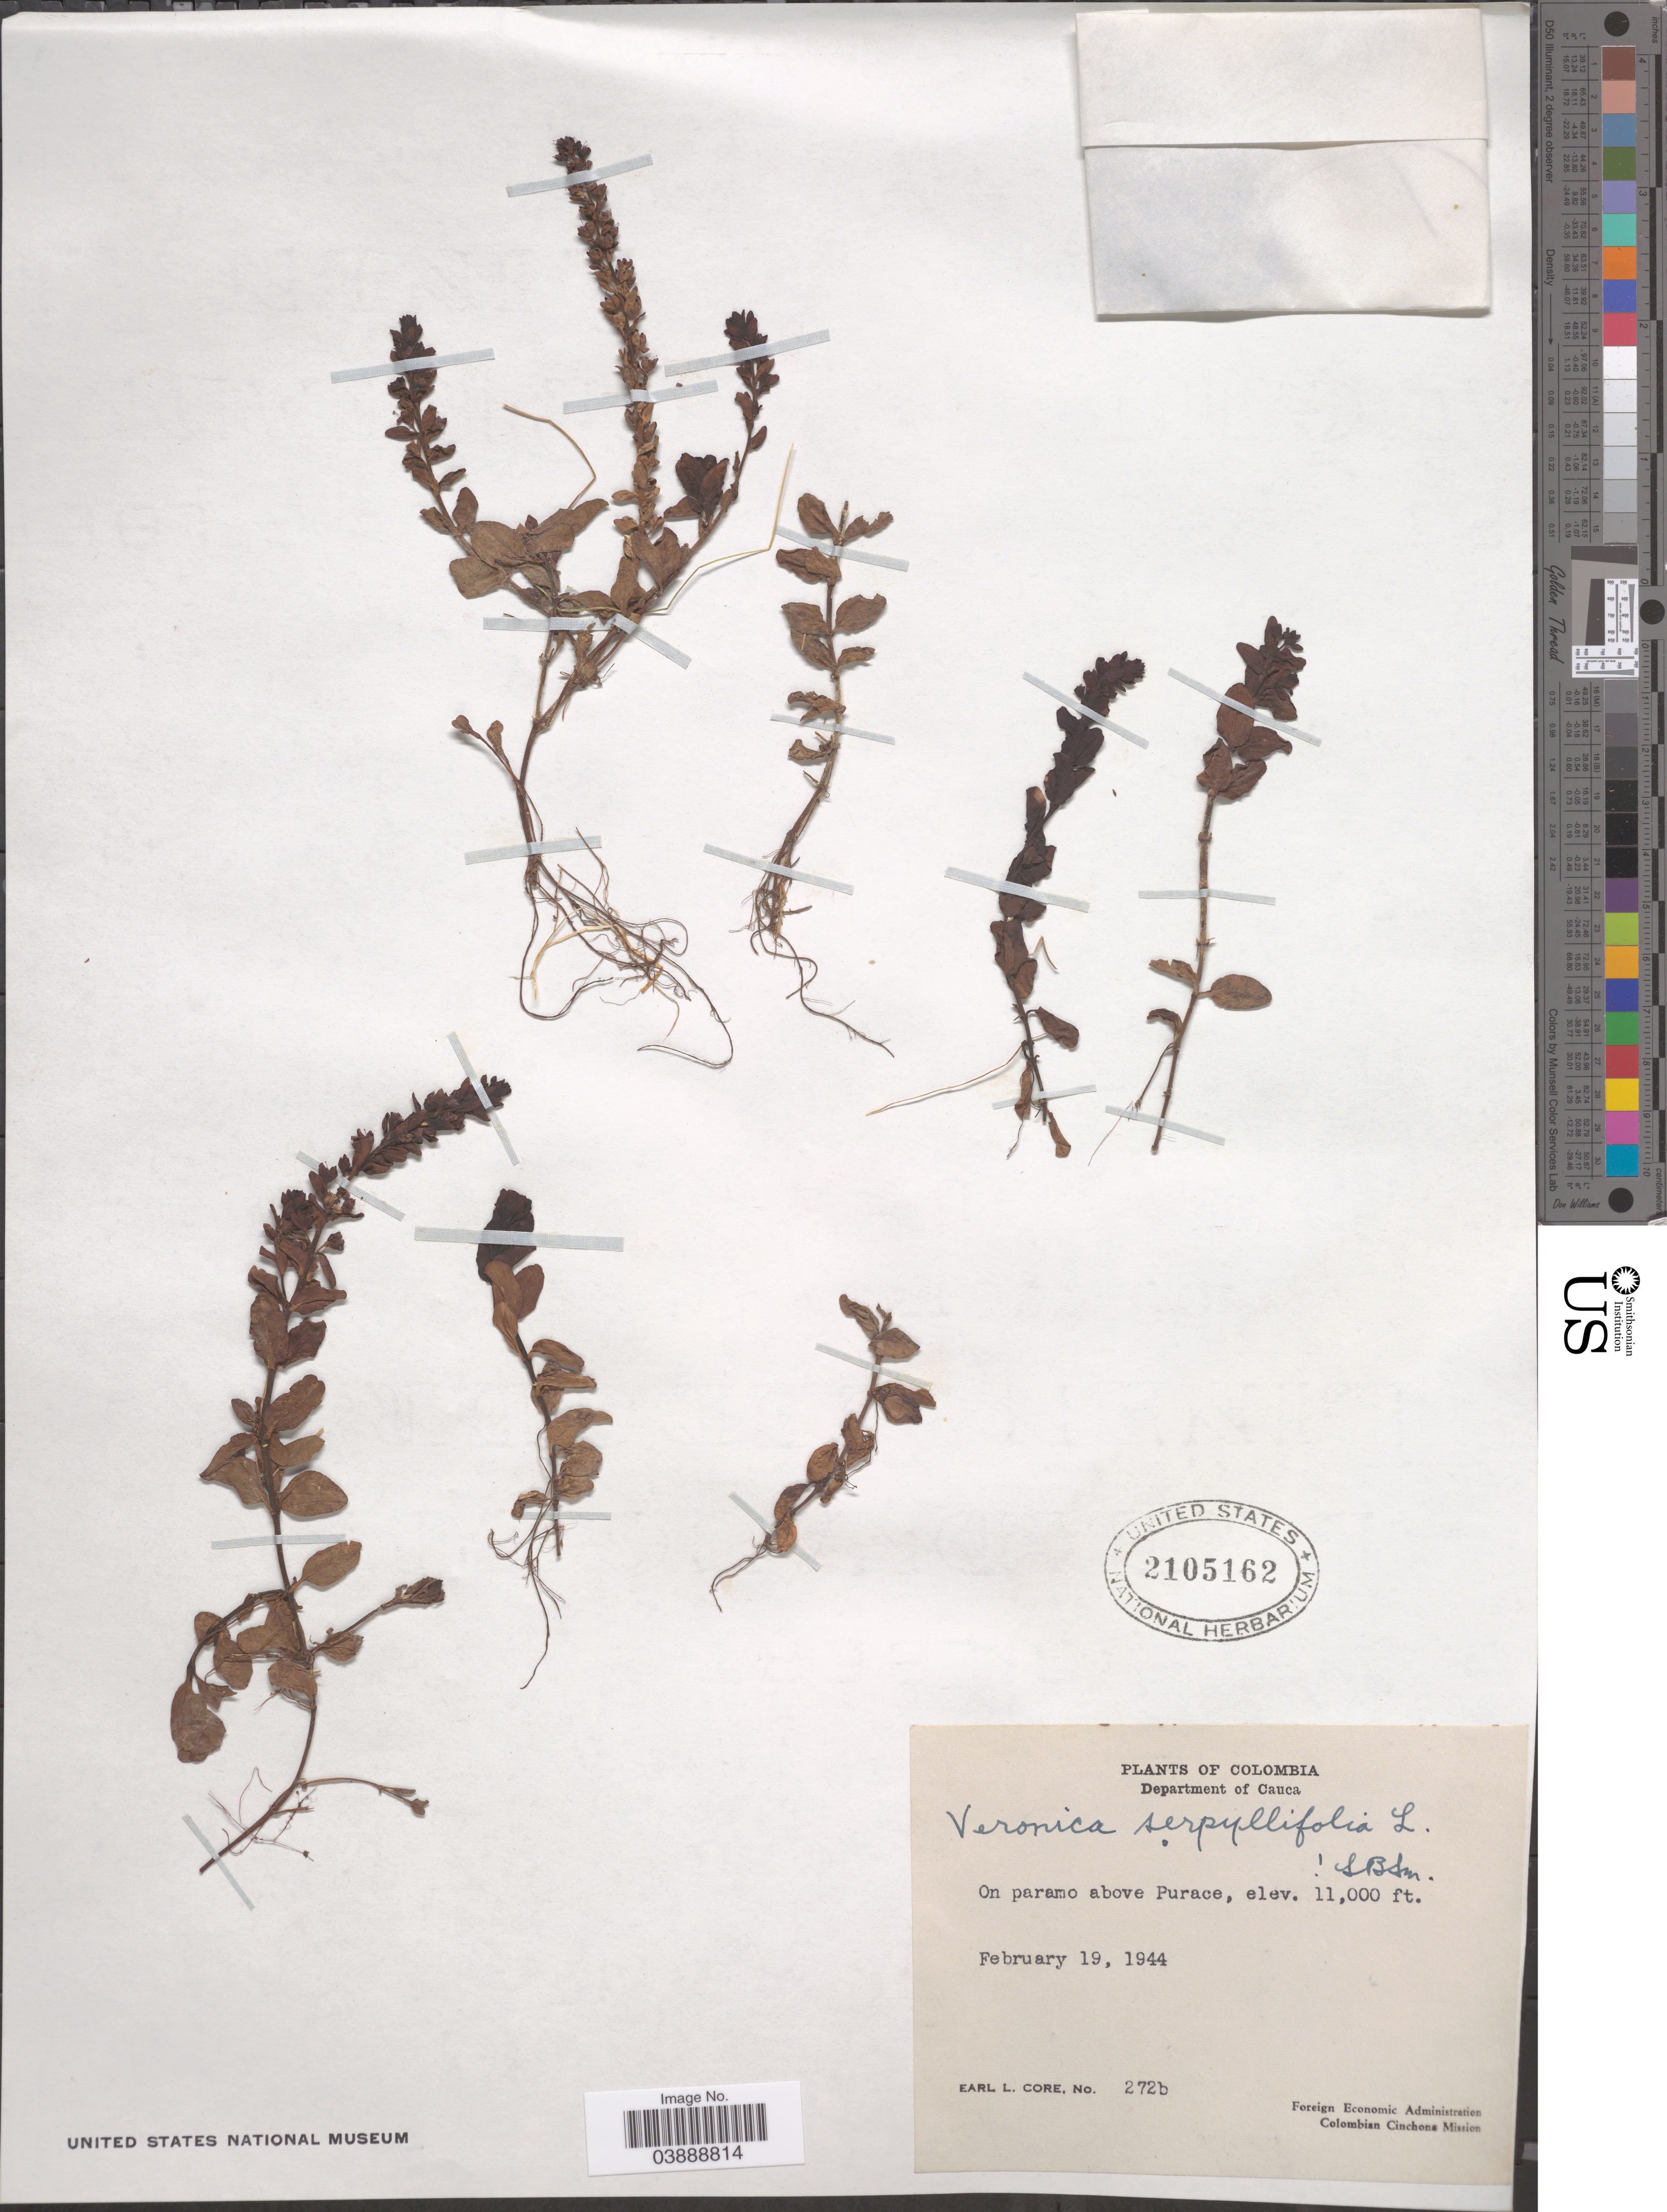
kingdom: Plantae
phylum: Tracheophyta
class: Magnoliopsida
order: Lamiales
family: Plantaginaceae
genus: Veronica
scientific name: Veronica serpyllifolia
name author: L.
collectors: E. L. Core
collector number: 272b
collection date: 1944-02-19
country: Colombia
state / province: Cauca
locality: Department of Cauca. On paramo above Purace.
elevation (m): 3353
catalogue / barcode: US 2105162